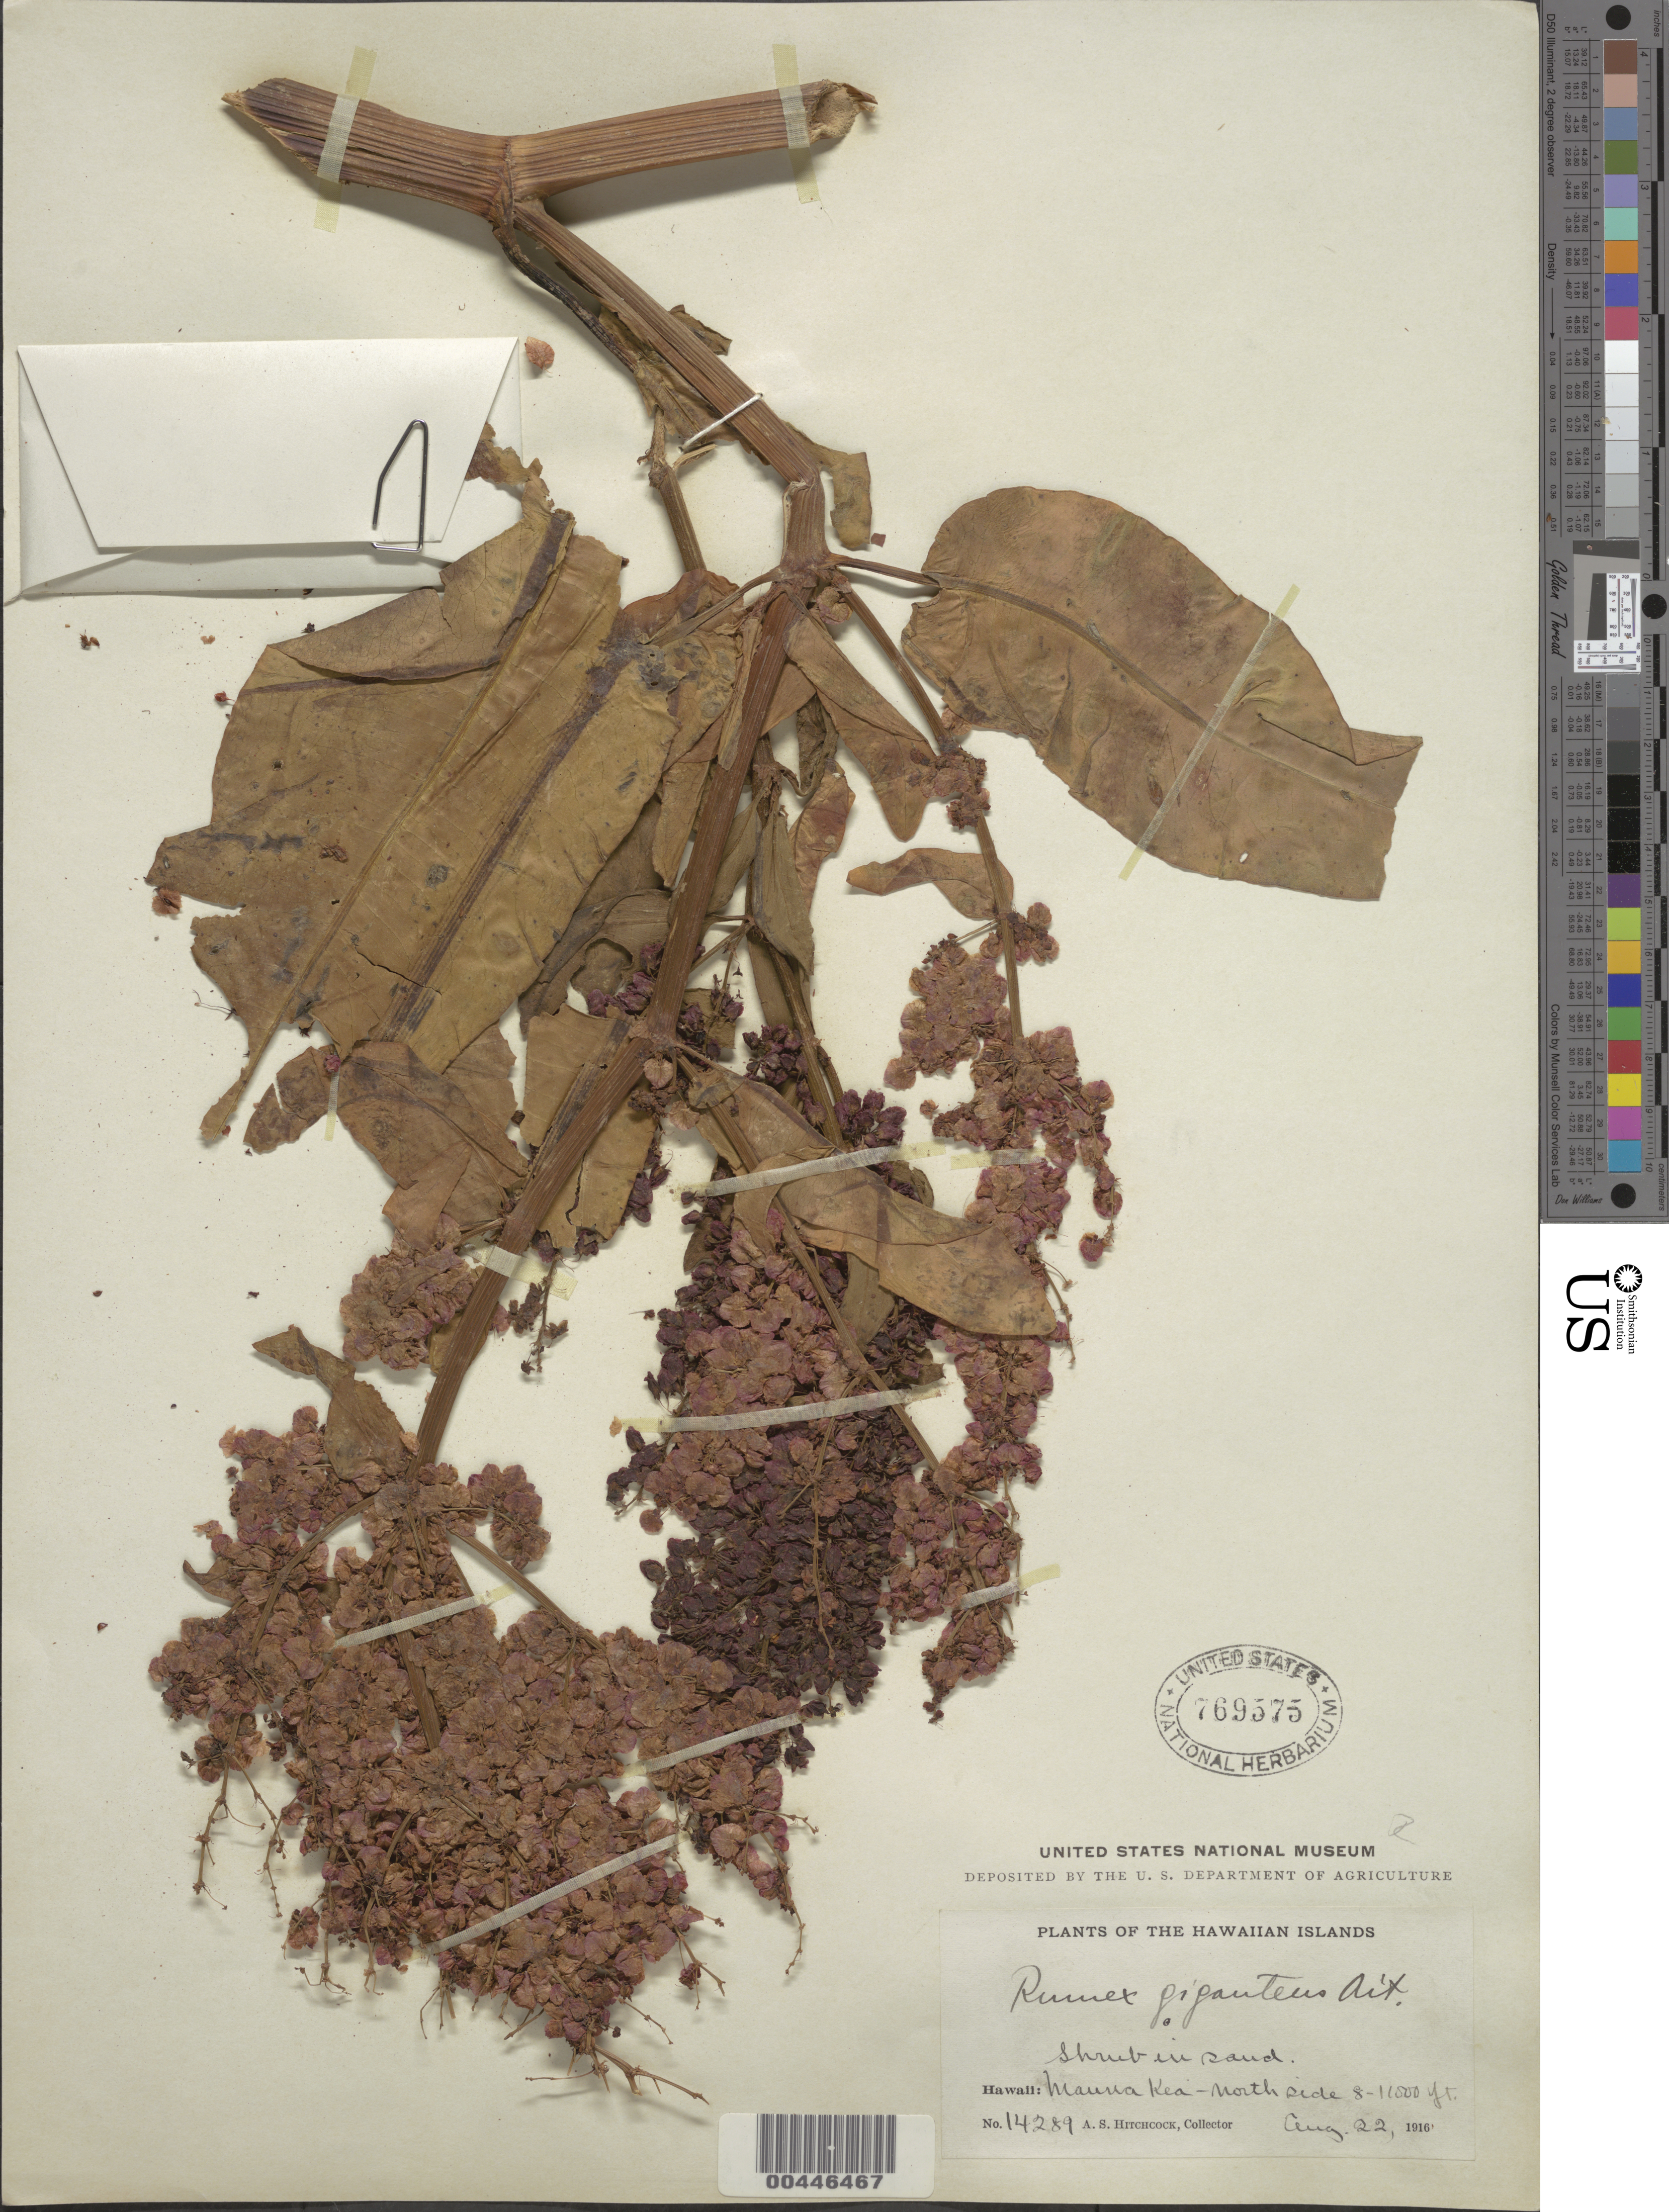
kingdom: Plantae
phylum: Tracheophyta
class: Magnoliopsida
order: Caryophyllales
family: Polygonaceae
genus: Rumex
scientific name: Rumex giganteus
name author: W.T. Aiton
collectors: A. S. Hitchcock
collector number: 14289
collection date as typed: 22 Aug 1916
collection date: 1916-08-22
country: United States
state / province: Hawaii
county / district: Hawaii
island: Hawaii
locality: N side Mauna Kea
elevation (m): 2438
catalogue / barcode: US 769575